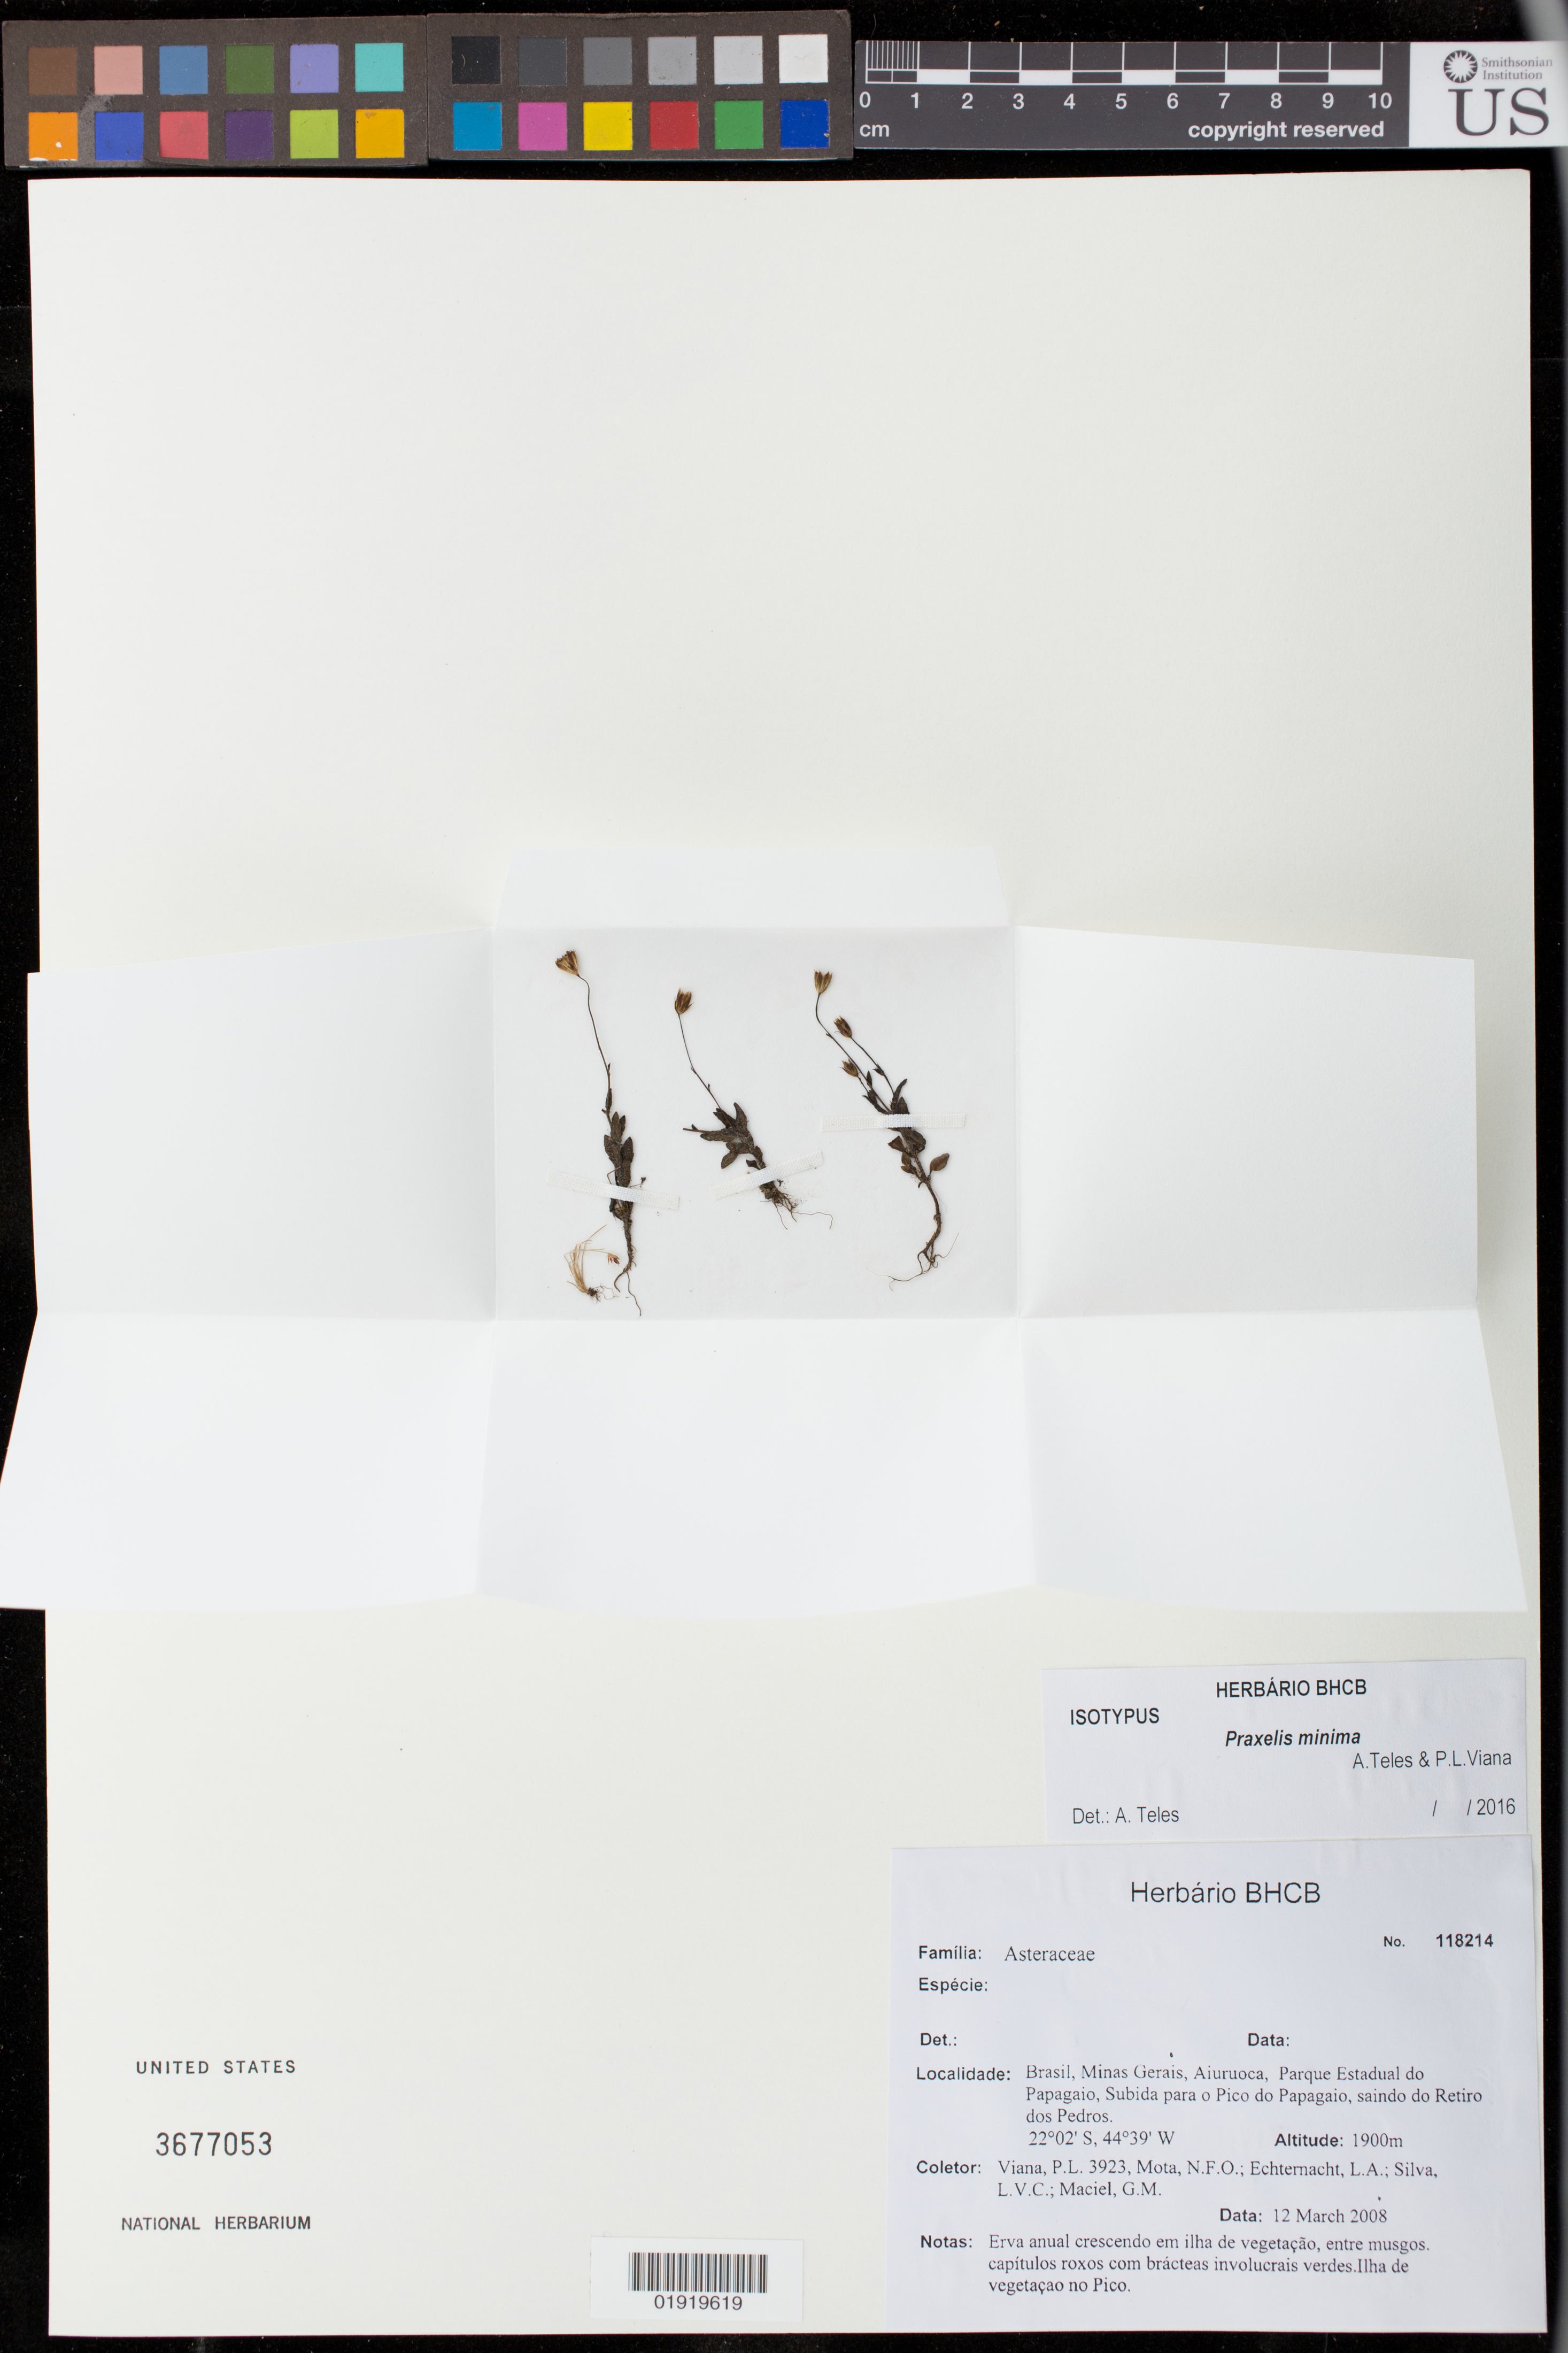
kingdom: Plantae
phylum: Tracheophyta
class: Magnoliopsida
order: Asterales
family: Asteraceae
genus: Praxelis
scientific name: Praxelis minima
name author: A.M. Teles & P.L. Viana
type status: Isotype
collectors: P. L. Viana et al.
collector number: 3923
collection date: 2008-03-12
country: Brazil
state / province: Minas Gerais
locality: Minas Gerais, Aiuruoca, Parque Estadual do Papagaio, Subida para o Pico do Papagaio, saindo do Retiro dos Pedros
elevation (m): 1900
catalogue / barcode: US 3677053